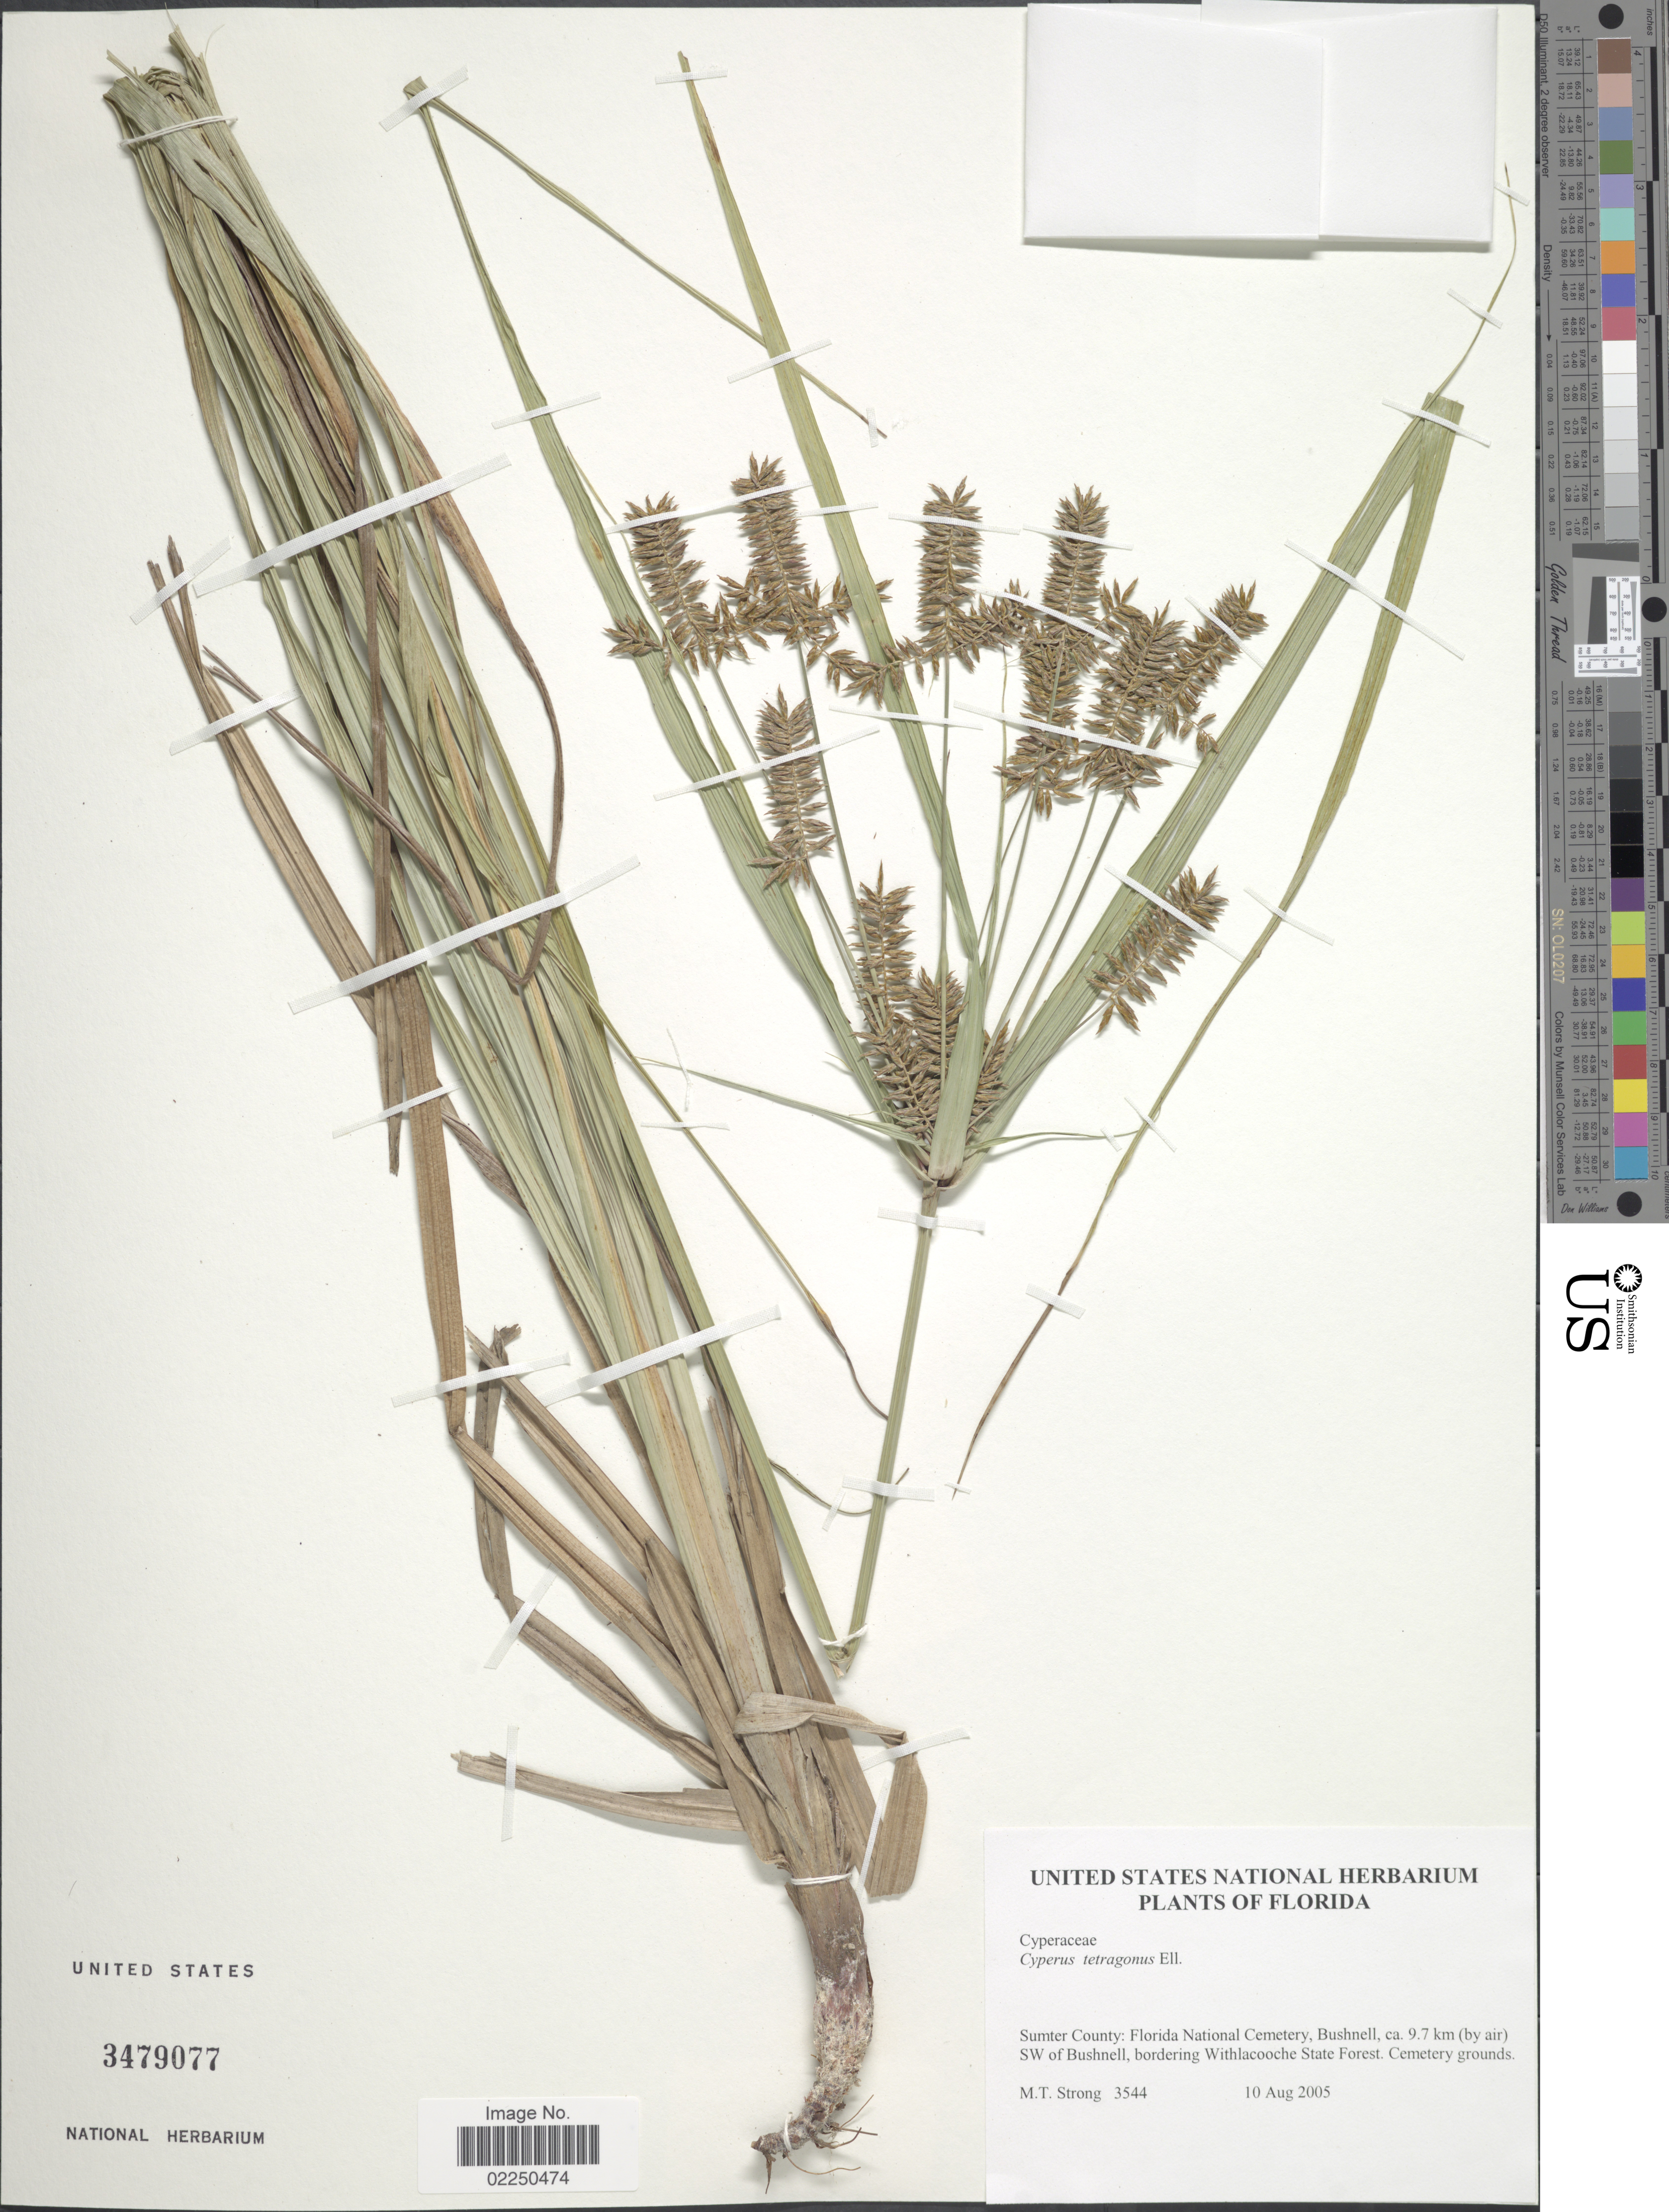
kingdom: Plantae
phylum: Tracheophyta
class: Liliopsida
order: Poales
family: Cyperaceae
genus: Cyperus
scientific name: Cyperus tetragonus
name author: Elliott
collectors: M. T. Strong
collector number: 3544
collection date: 2005-08-10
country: United States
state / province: Florida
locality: Sumter County: Florida National Cemetery, Bushnell, ca. 9.7 km (by air) SW of Bushnell, bordering Withlacooche State Forest. Cemetery grounds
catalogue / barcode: US 3479077